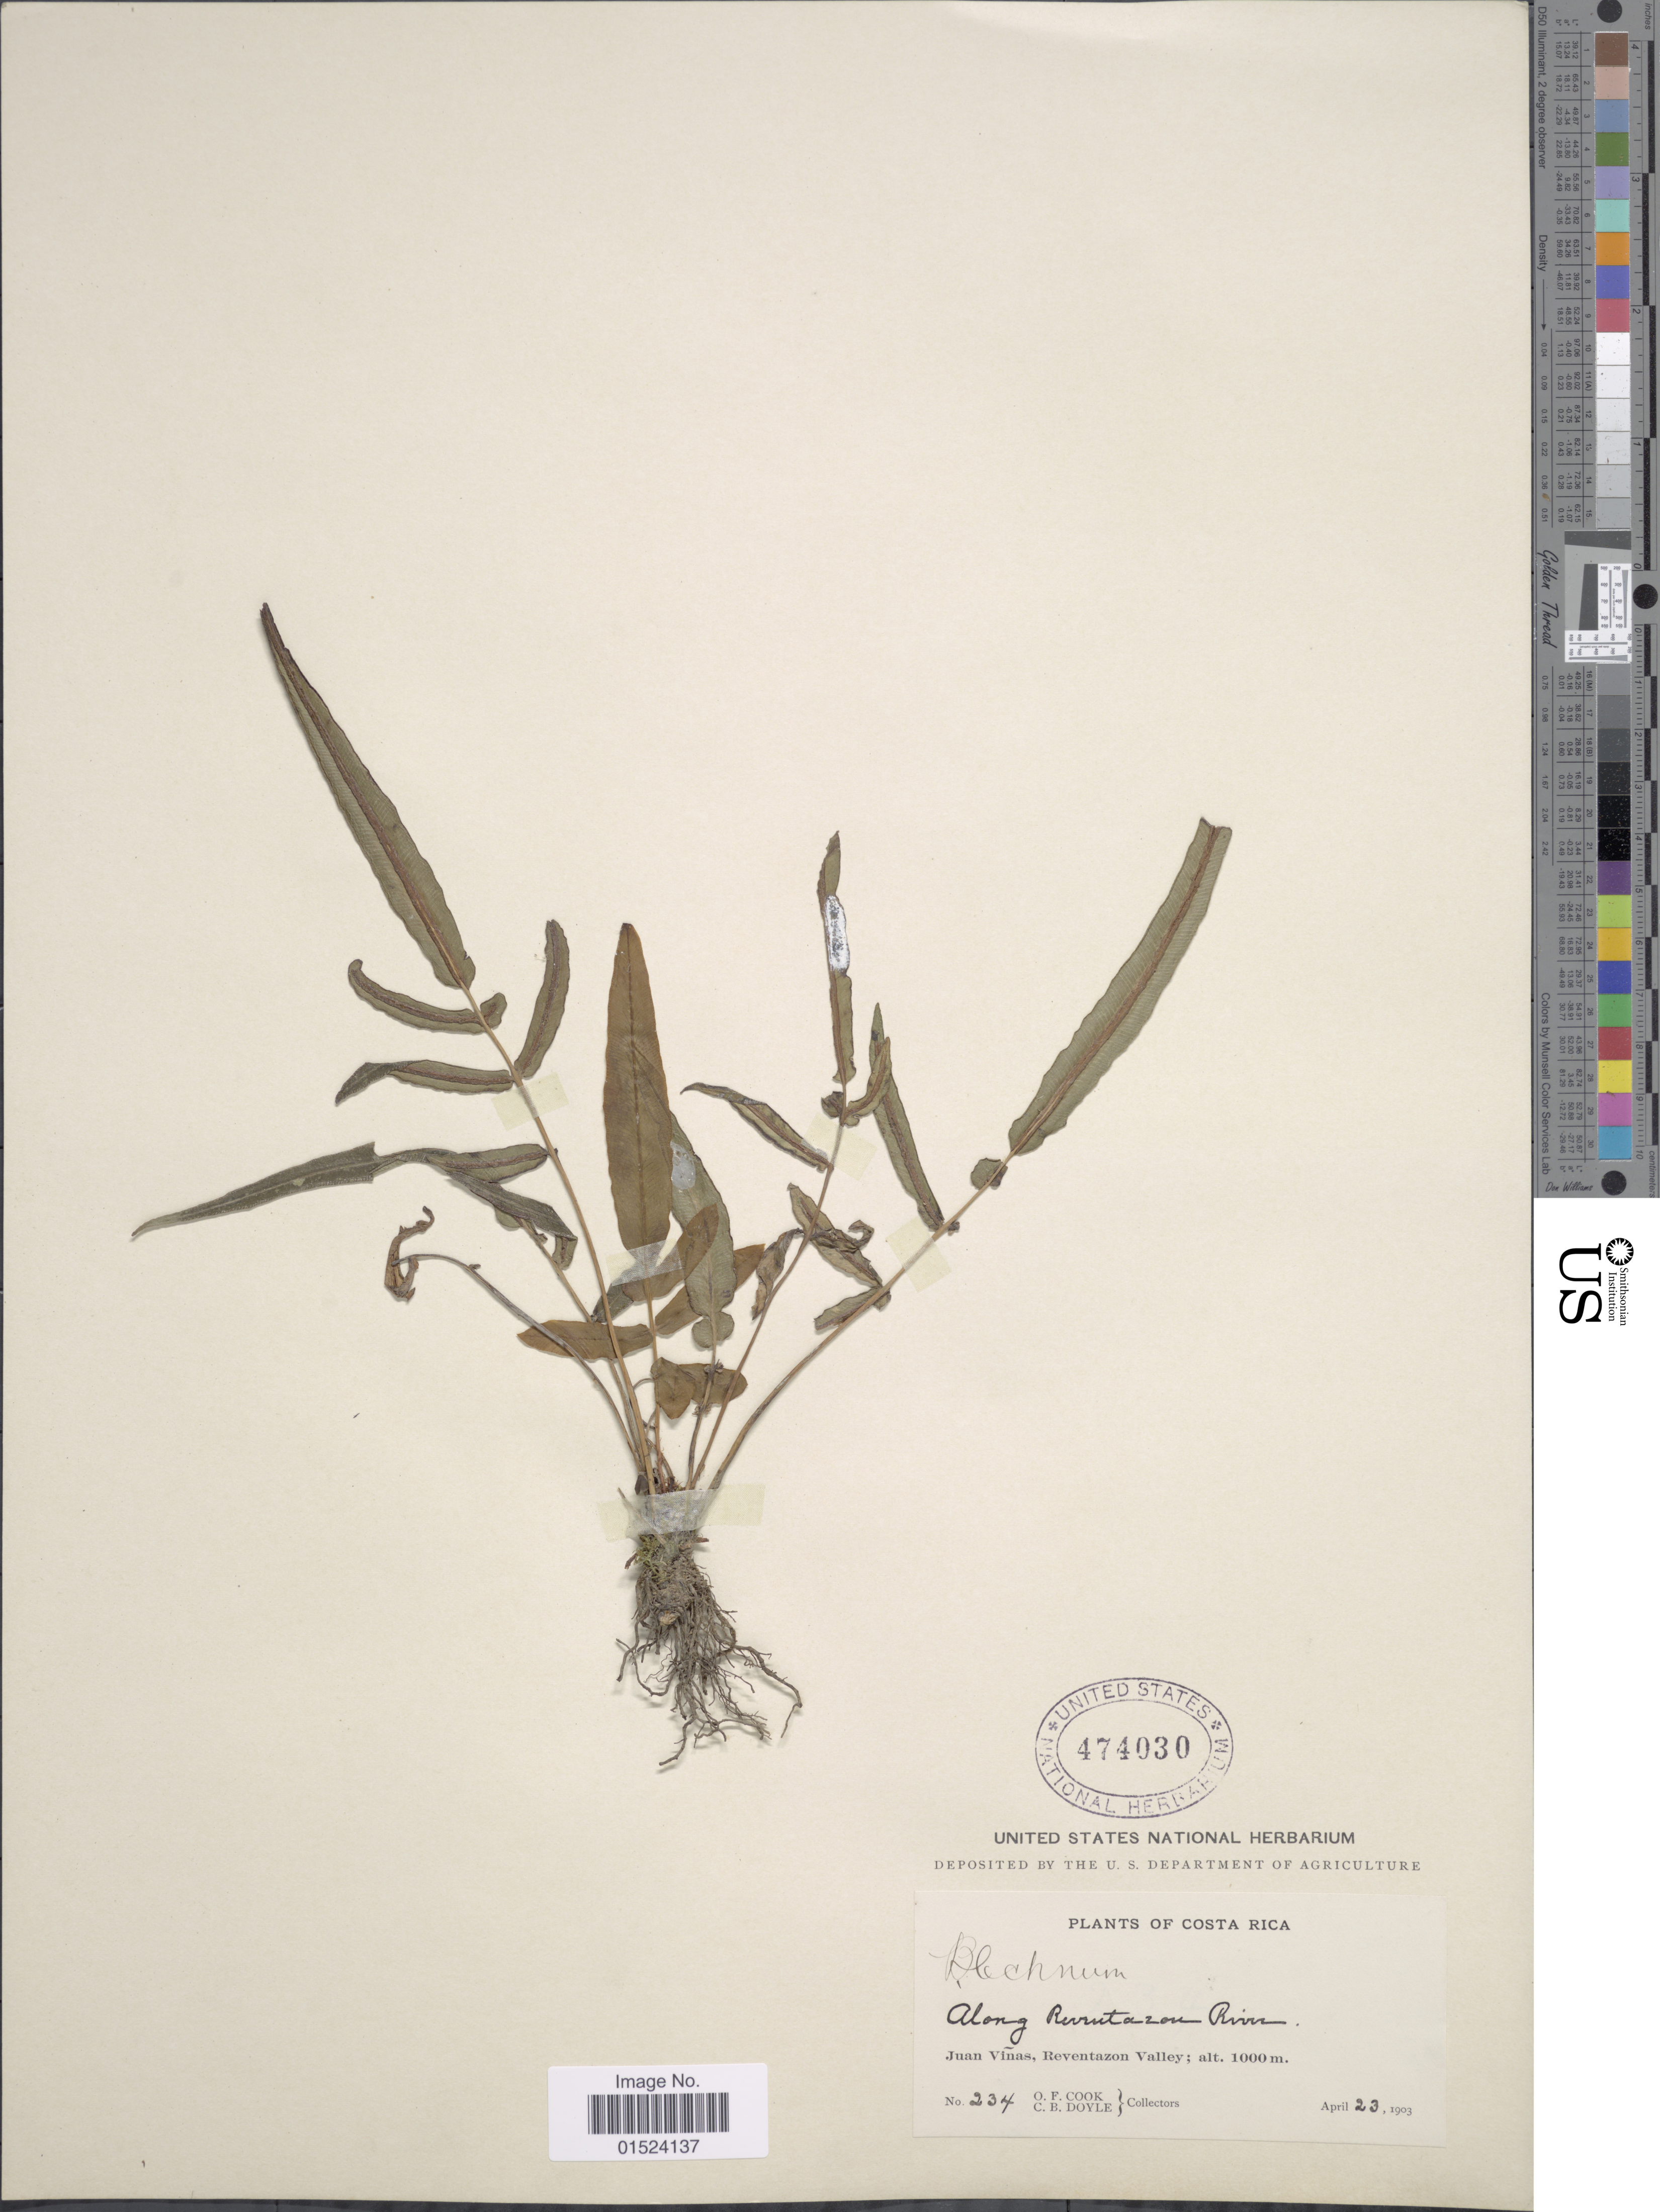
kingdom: Plantae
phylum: Tracheophyta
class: Polypodiopsida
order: Polypodiales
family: Blechnaceae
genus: Blechnum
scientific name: Blechnum gracile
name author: Kaulf.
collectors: O. F. Cook & C. Doyle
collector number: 234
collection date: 1903-04-23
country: Costa Rica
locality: Juan Viñas, Reventazon Valley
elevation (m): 1000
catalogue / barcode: US 474030